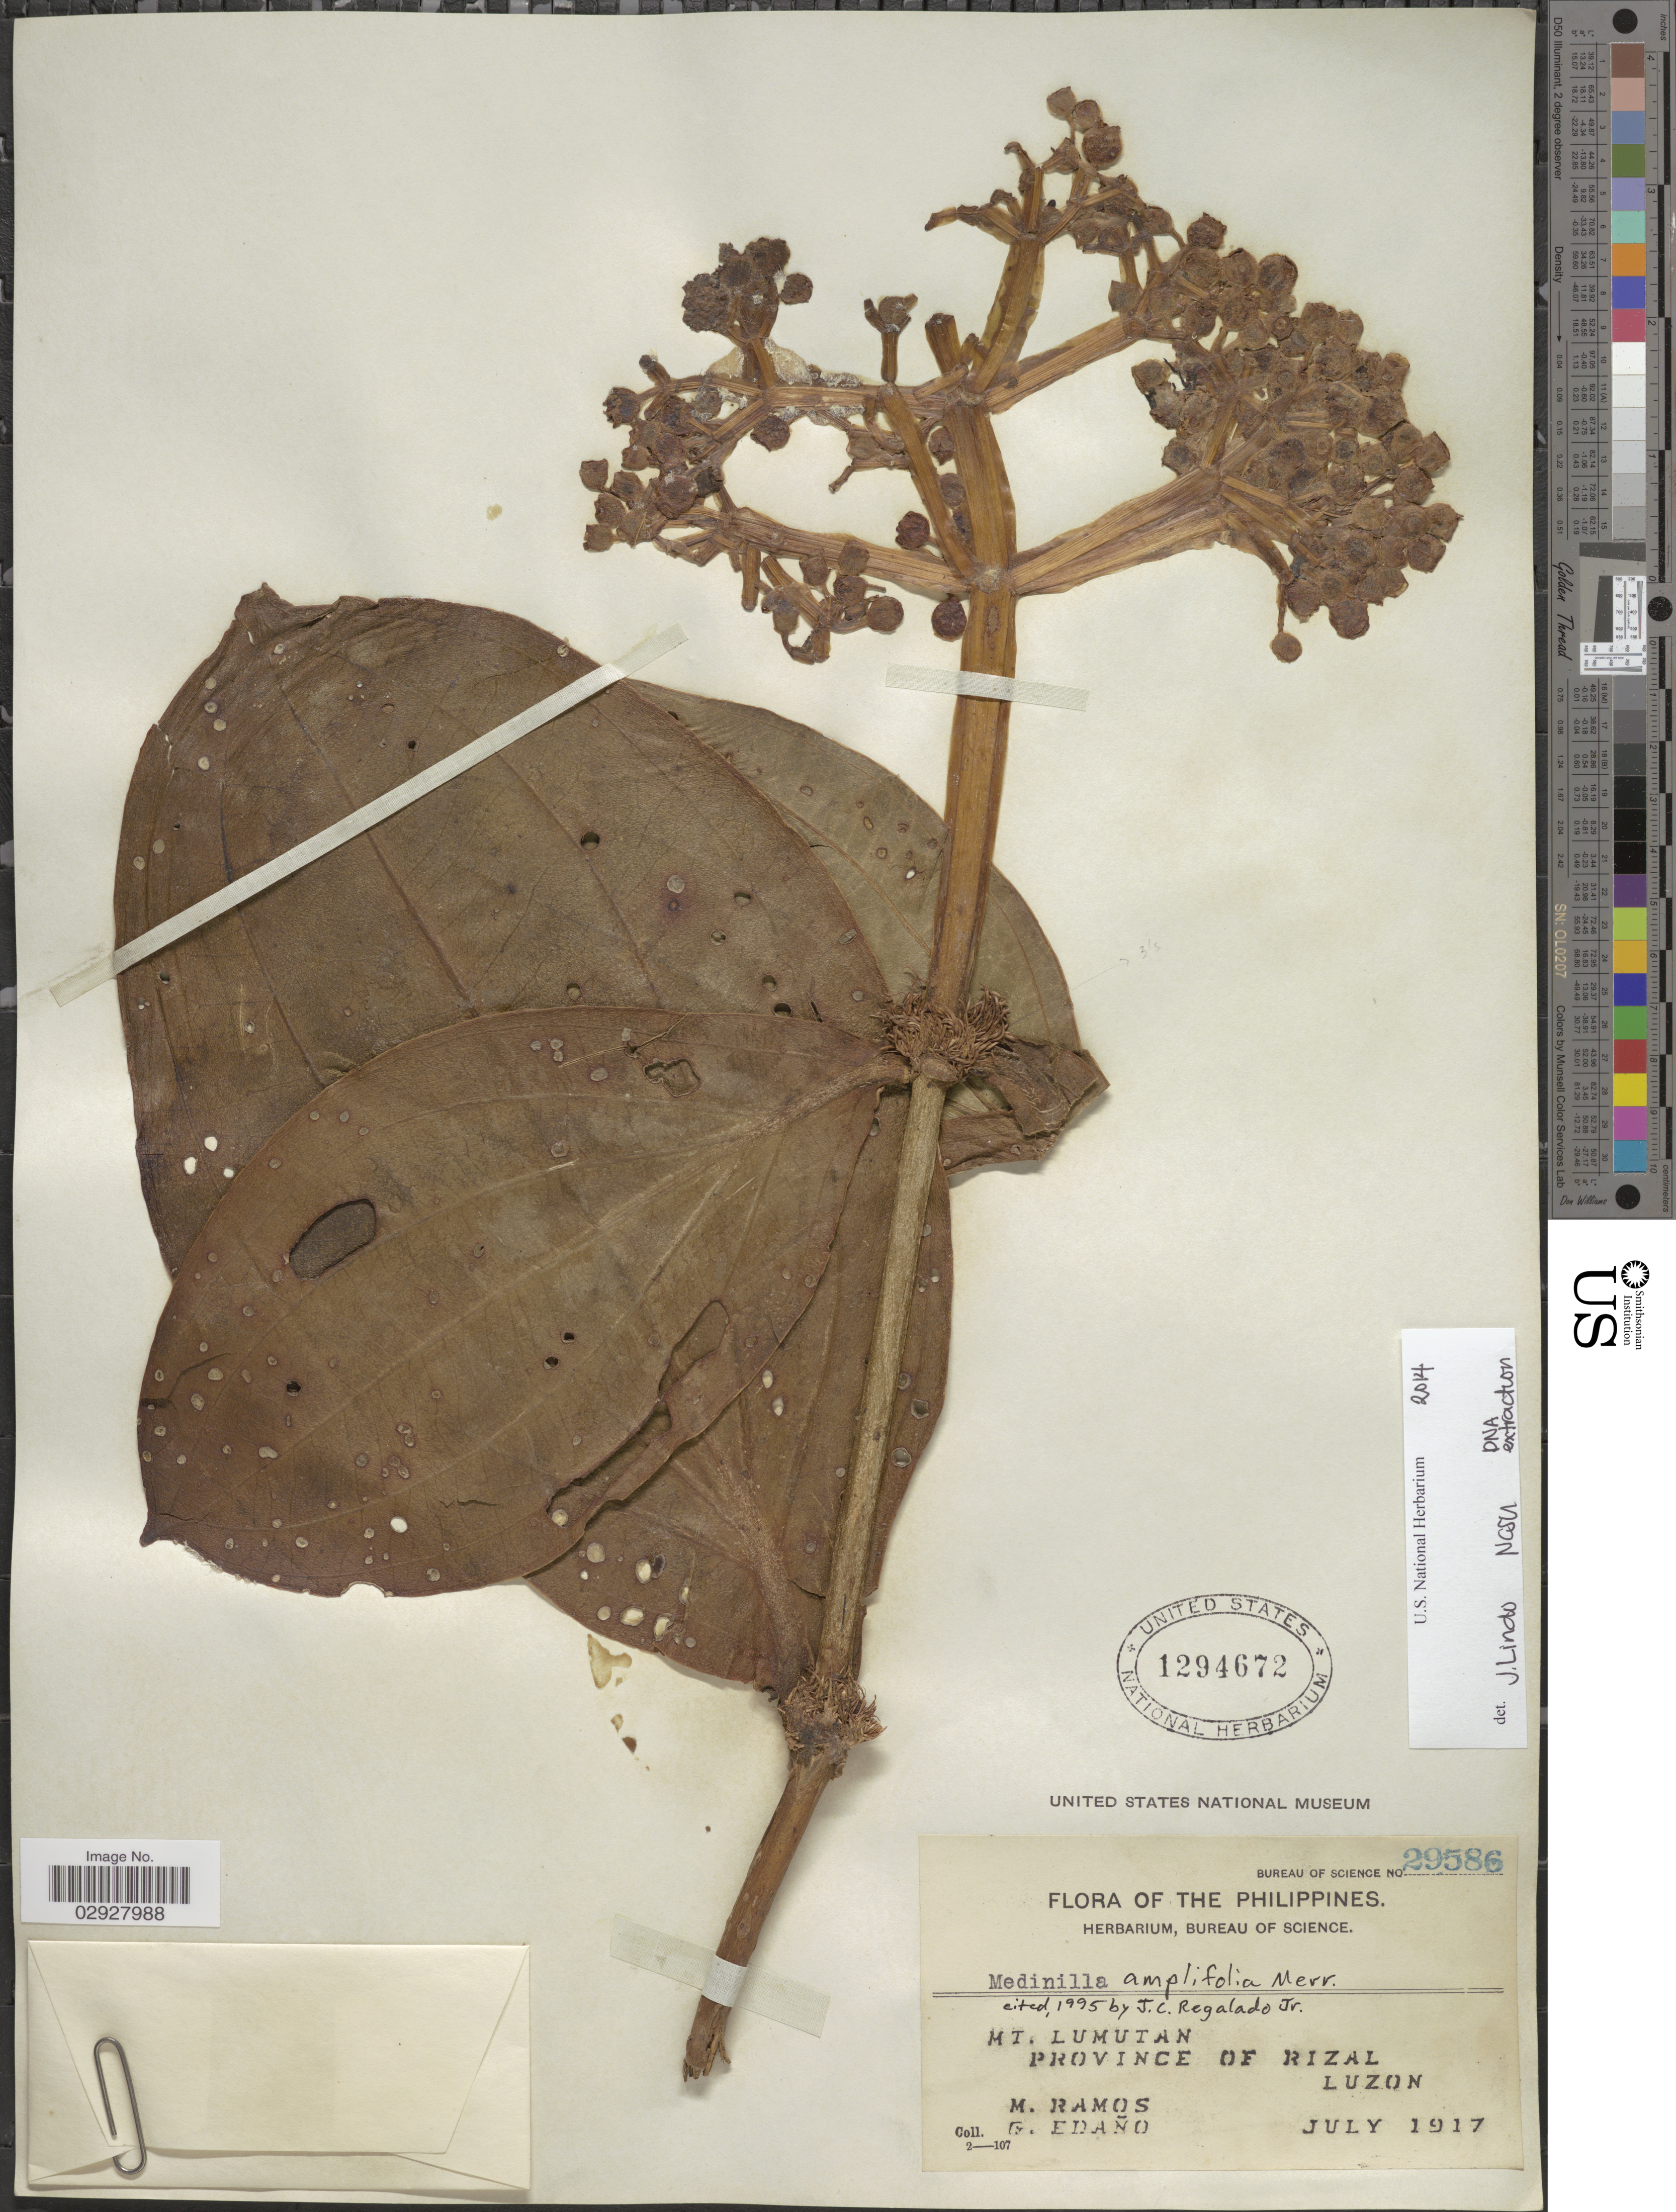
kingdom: Plantae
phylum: Tracheophyta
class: Magnoliopsida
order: Myrtales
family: Melastomataceae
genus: Medinilla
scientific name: Medinilla amplifolia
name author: Merr.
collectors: M. Ramos & G. Edaño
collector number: Bureau of Science 29586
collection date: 1917-07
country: Philippines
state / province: Calabarzon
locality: Mt. Lumutan, Province of Rizal, Luzon.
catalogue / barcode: US 1294672